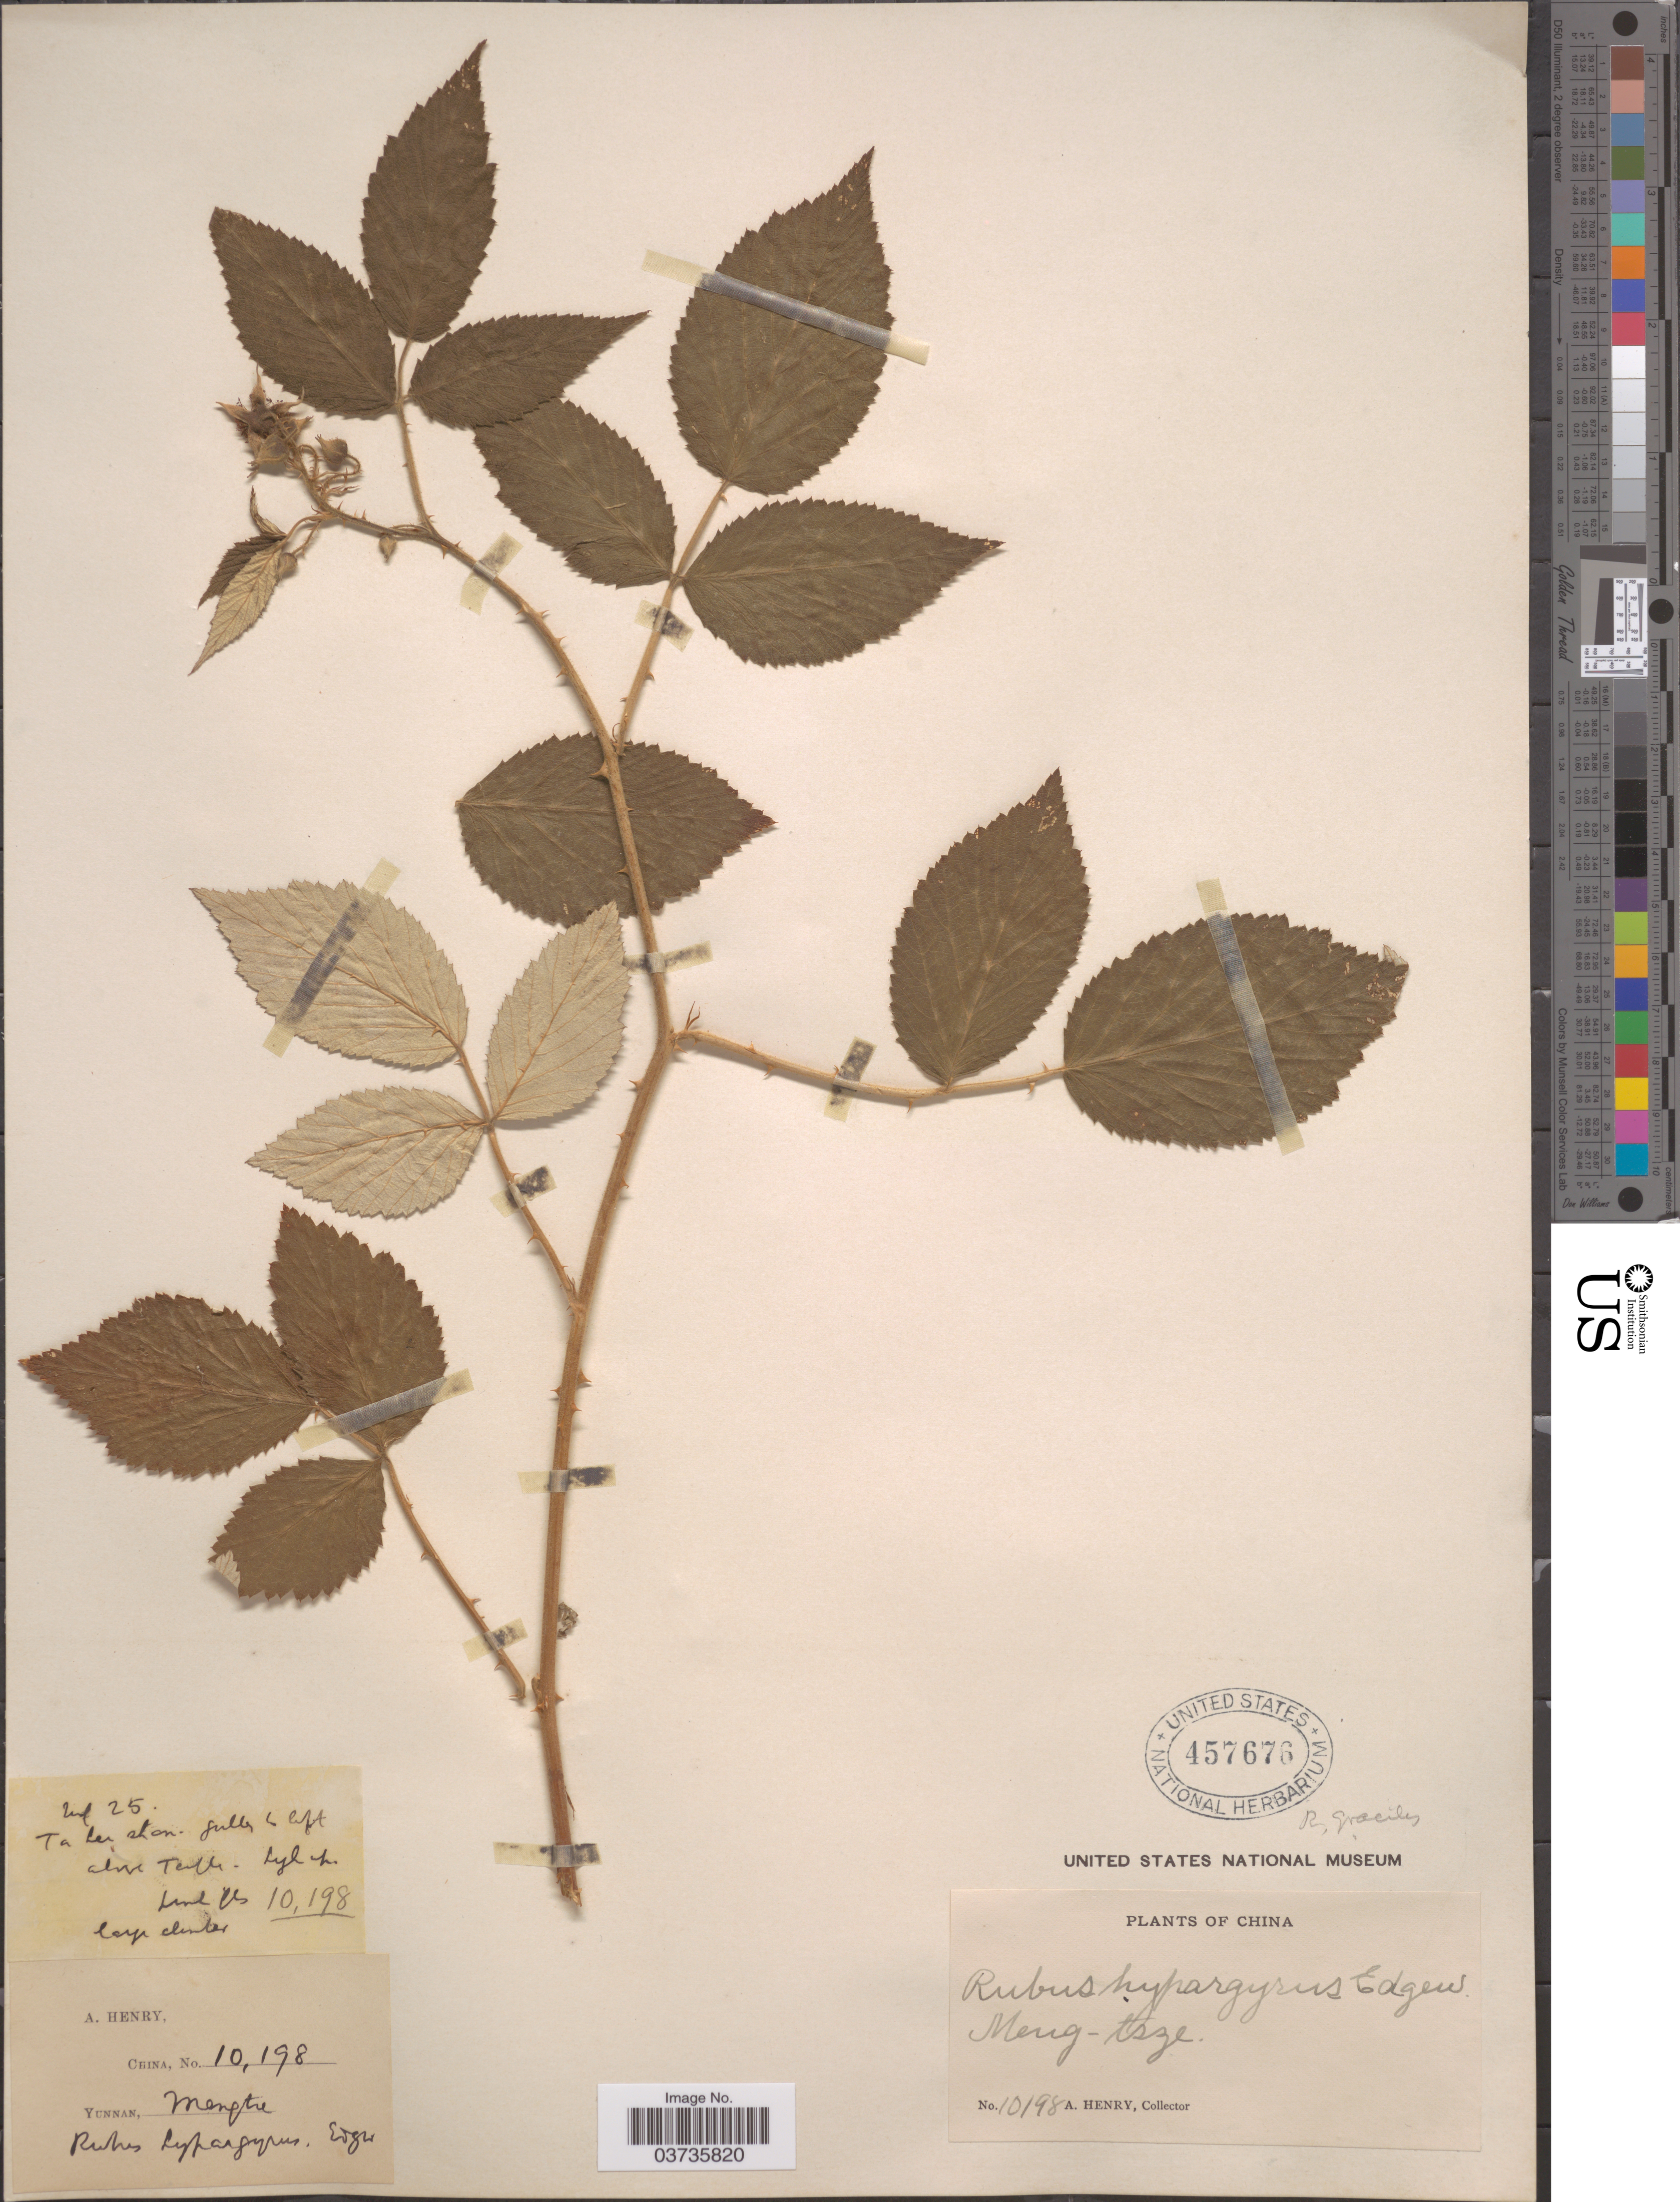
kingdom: Plantae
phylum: Tracheophyta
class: Magnoliopsida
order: Rosales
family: Rosaceae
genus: Rubus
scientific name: Rubus gracilis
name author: Roxb.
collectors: A. Henry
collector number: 10198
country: China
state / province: Yunnan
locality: Mengtze.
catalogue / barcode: US 457676